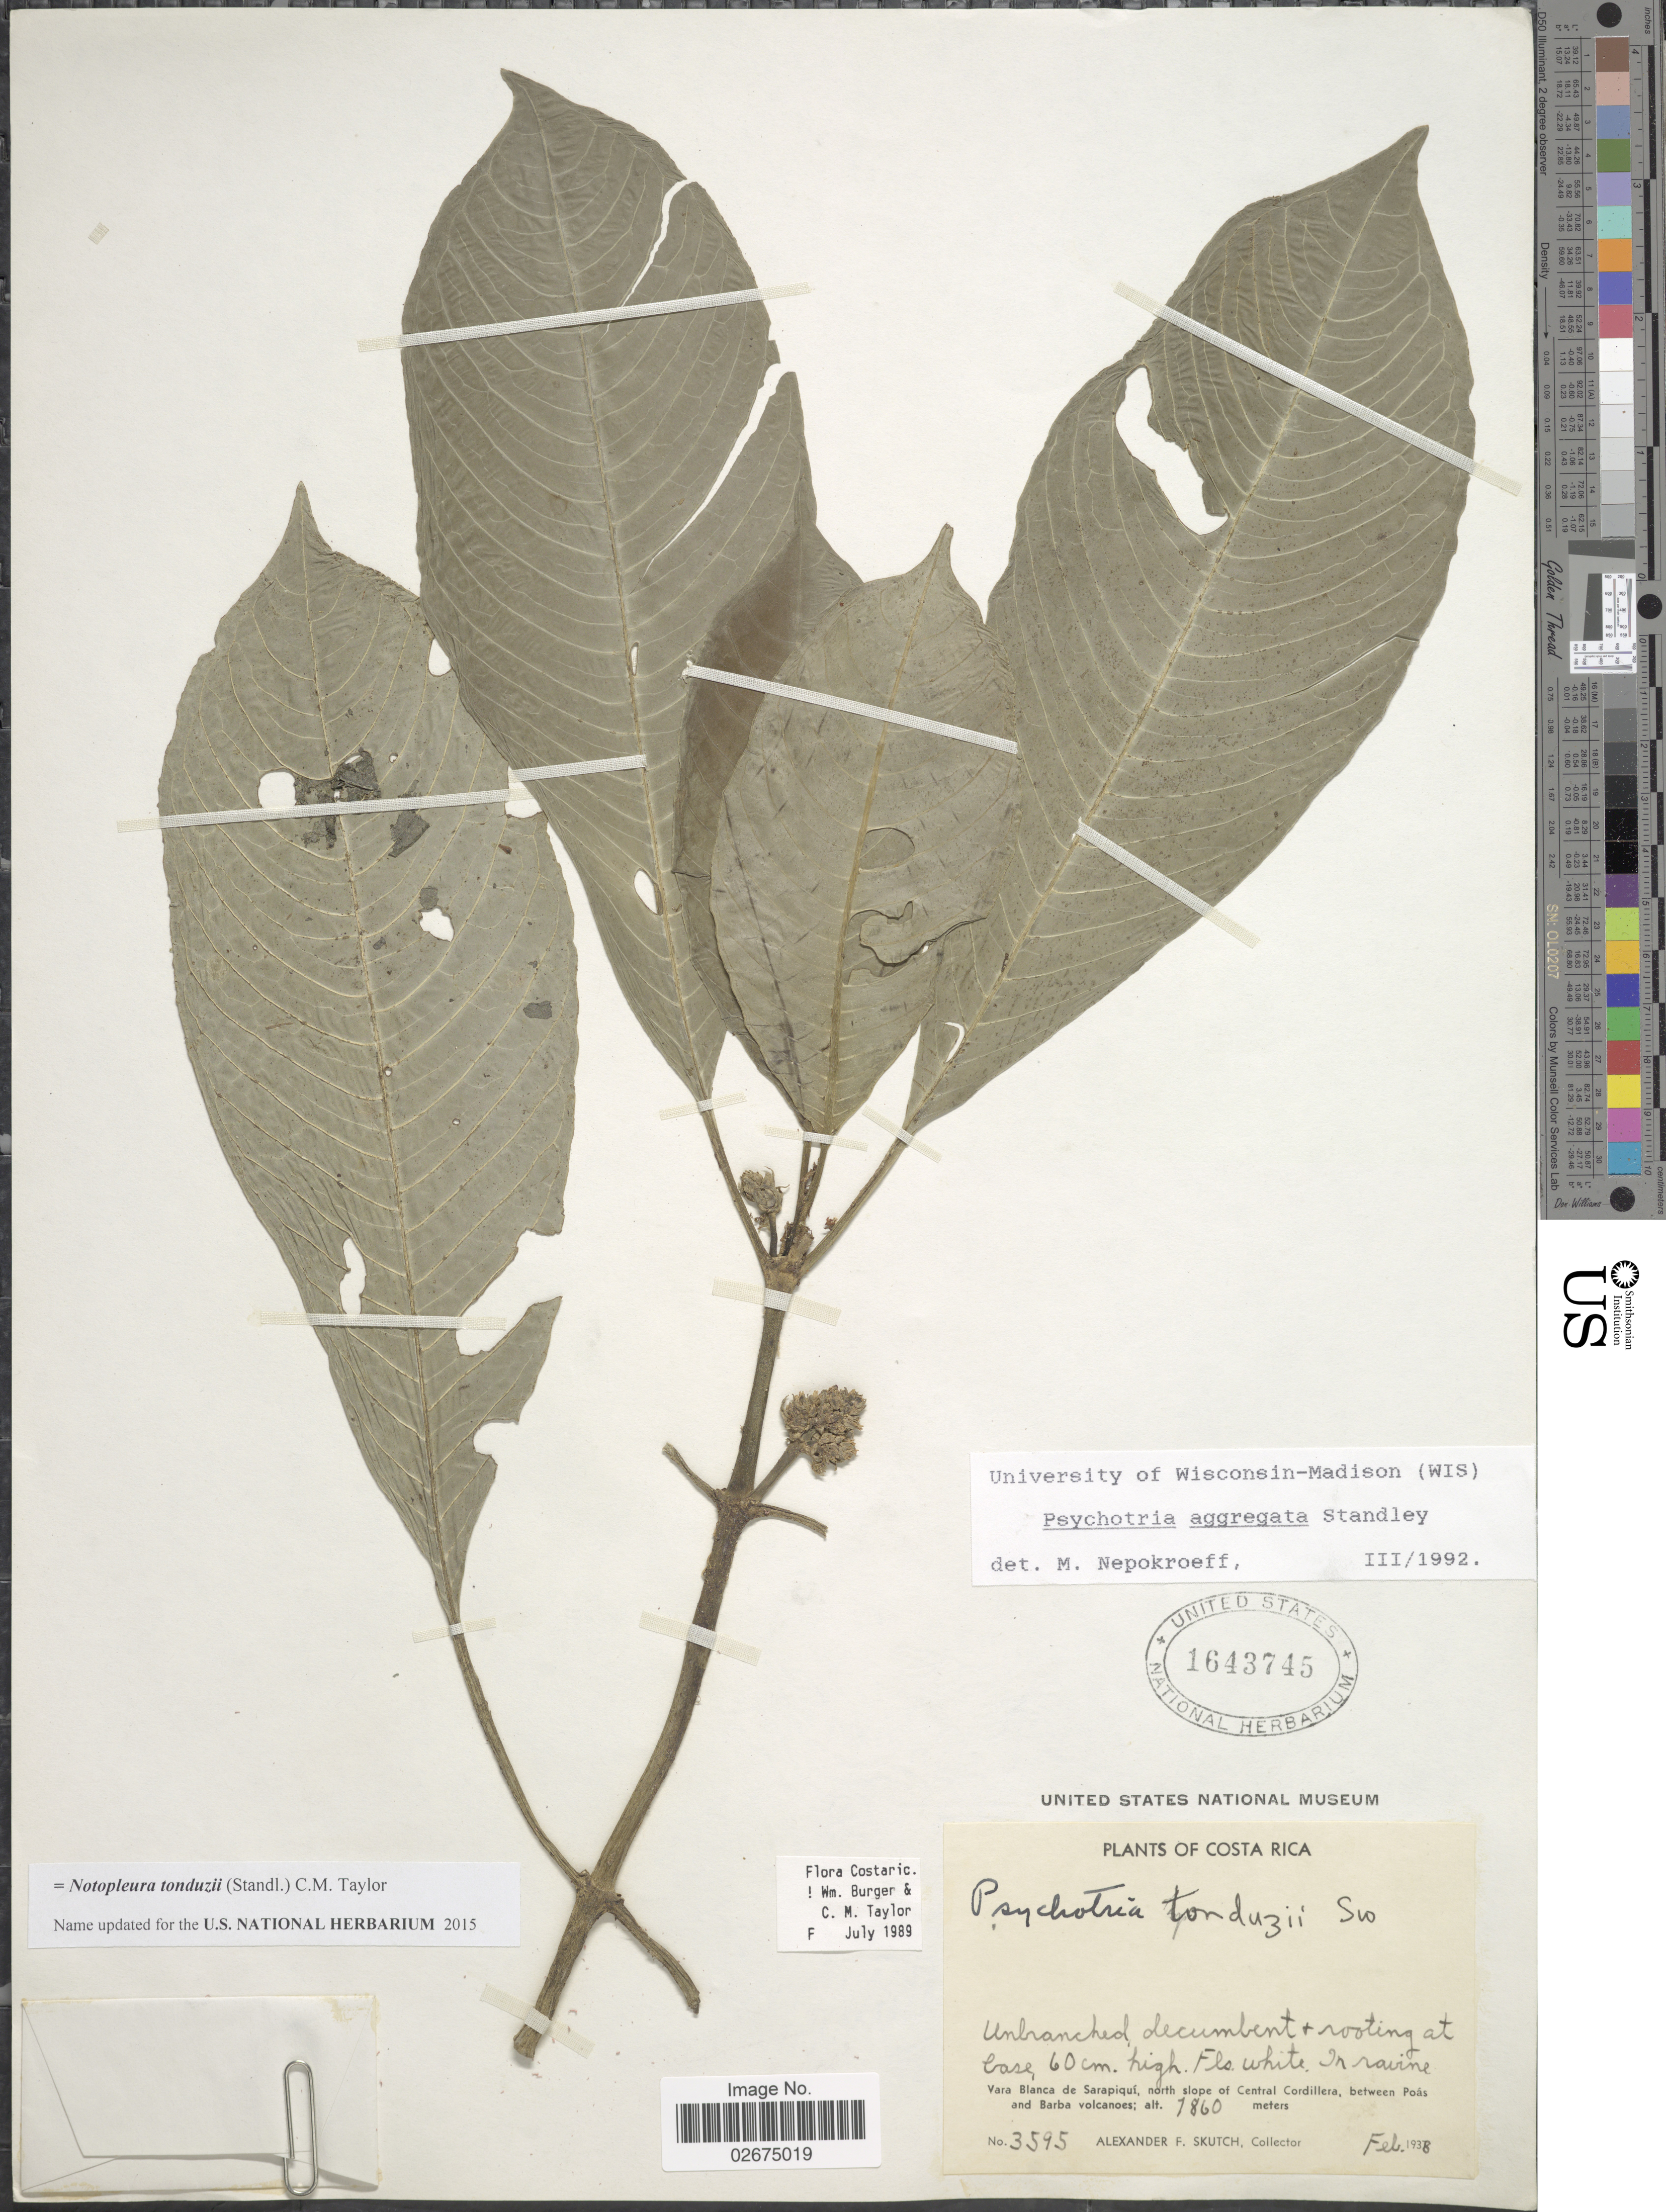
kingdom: Plantae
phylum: Tracheophyta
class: Magnoliopsida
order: Gentianales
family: Rubiaceae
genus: Notopleura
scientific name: Notopleura tonduzii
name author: (Standl.) C.M. Taylor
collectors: A. F. Skutch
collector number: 3595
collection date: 1938-02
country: Costa Rica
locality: Vara Blanca de Sarapique, north slope of Central Cordillera, between Poas and Barba volcanoes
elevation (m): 1860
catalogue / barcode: US 1643745